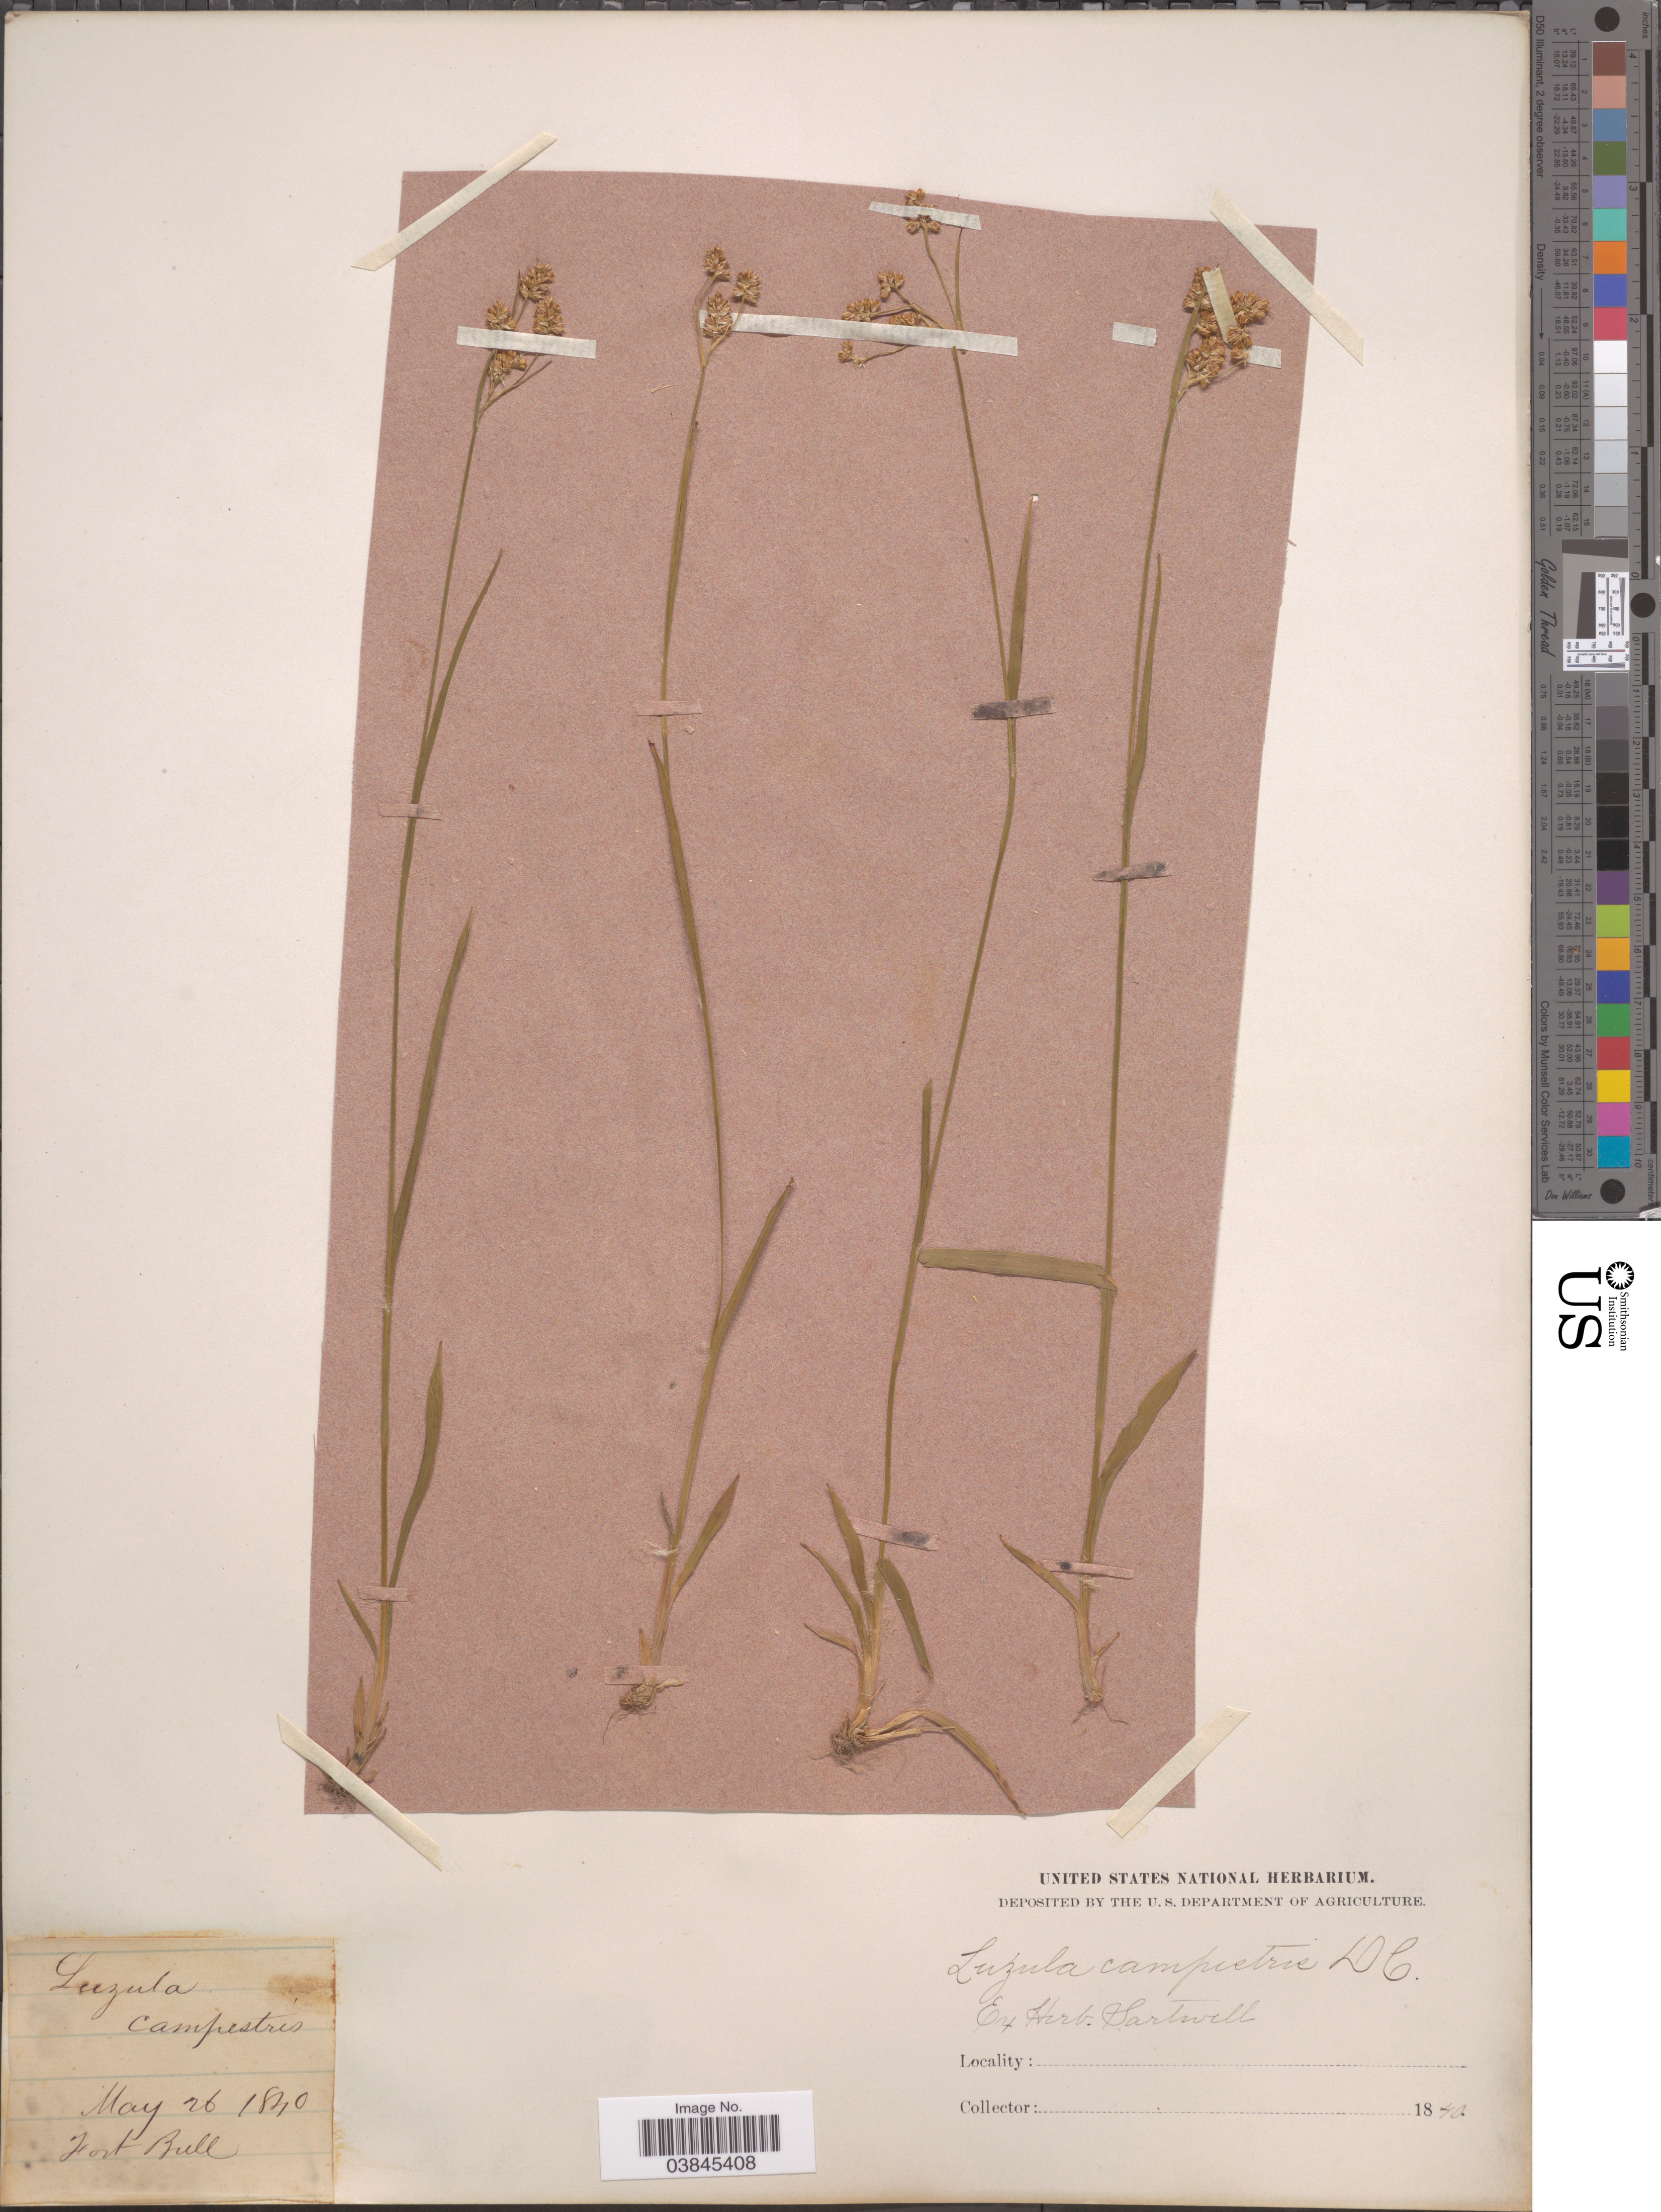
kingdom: Plantae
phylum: Tracheophyta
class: Liliopsida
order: Poales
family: Juncaceae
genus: Luzula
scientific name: Luzula campestris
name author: (L.) DC.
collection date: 1840-05-26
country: United States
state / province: New York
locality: Fort Bull.